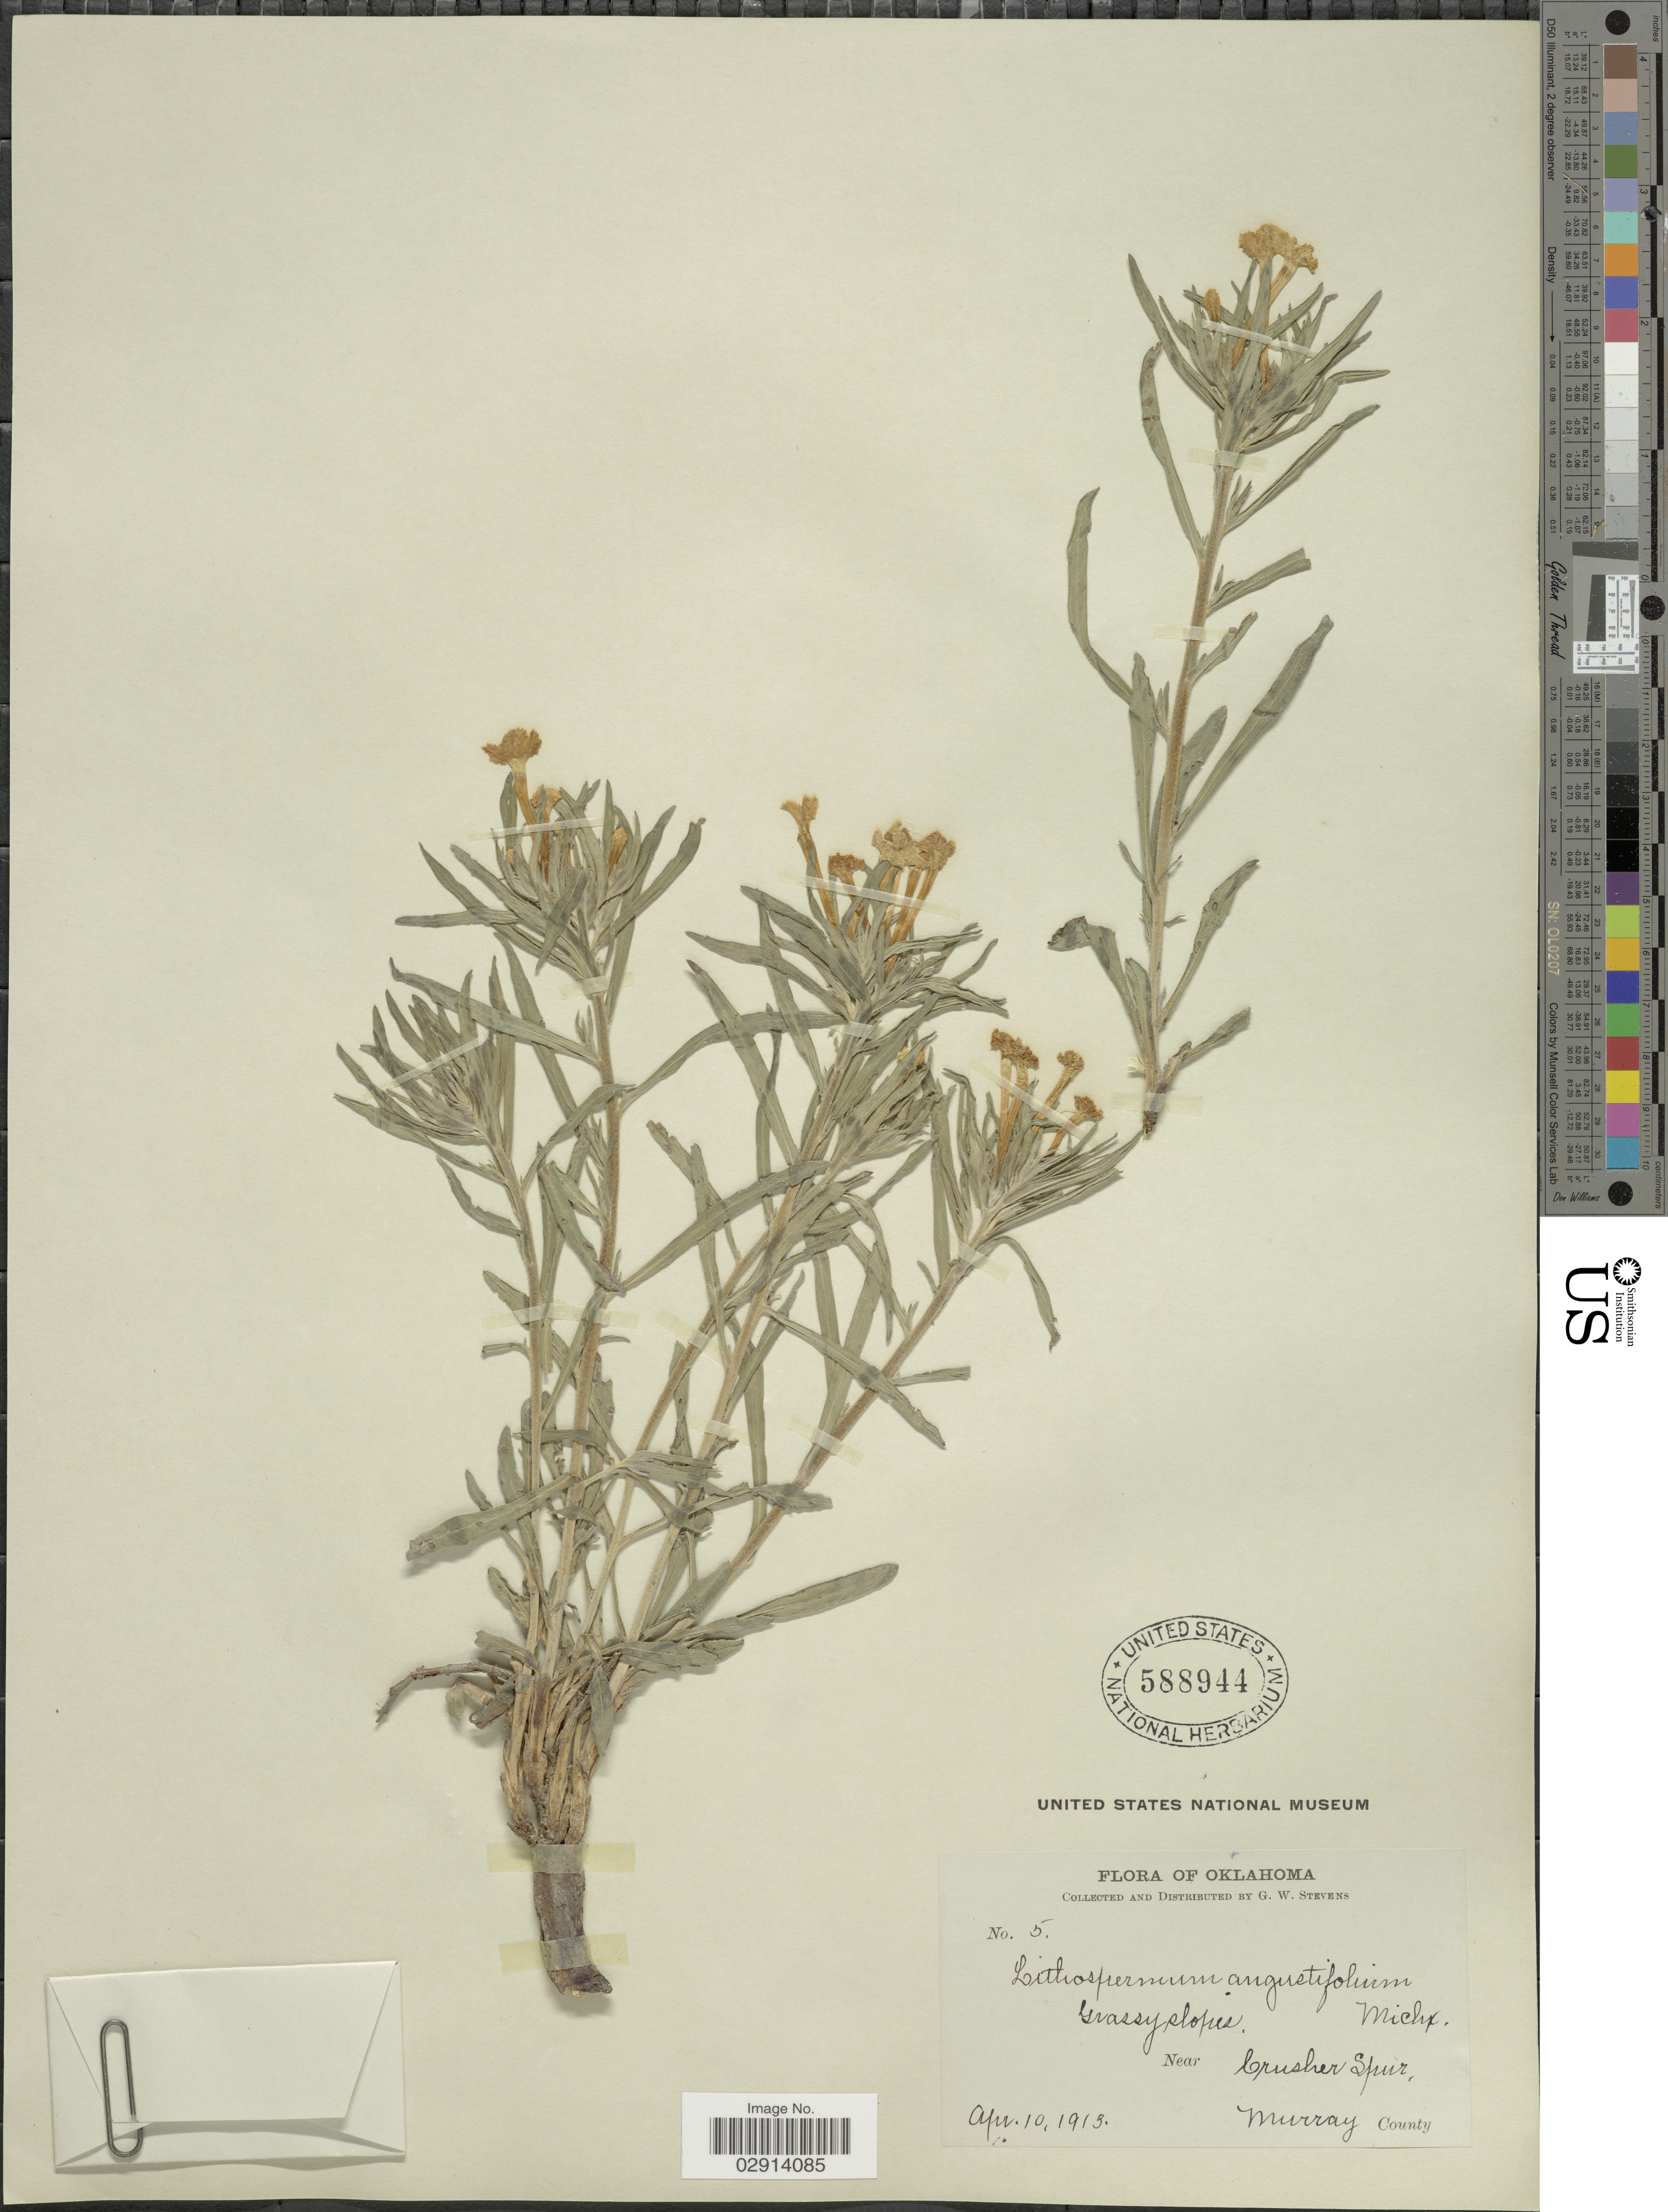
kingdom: Plantae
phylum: Tracheophyta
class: Magnoliopsida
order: Boraginales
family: Boraginaceae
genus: Lithospermum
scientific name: Lithospermum incisum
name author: Lehm.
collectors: G. W. Stevens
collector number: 5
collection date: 1913-04-10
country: United States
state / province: Oklahoma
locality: Grassy slopes. Near Crusher Spur, Murray County.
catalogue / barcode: US 588944